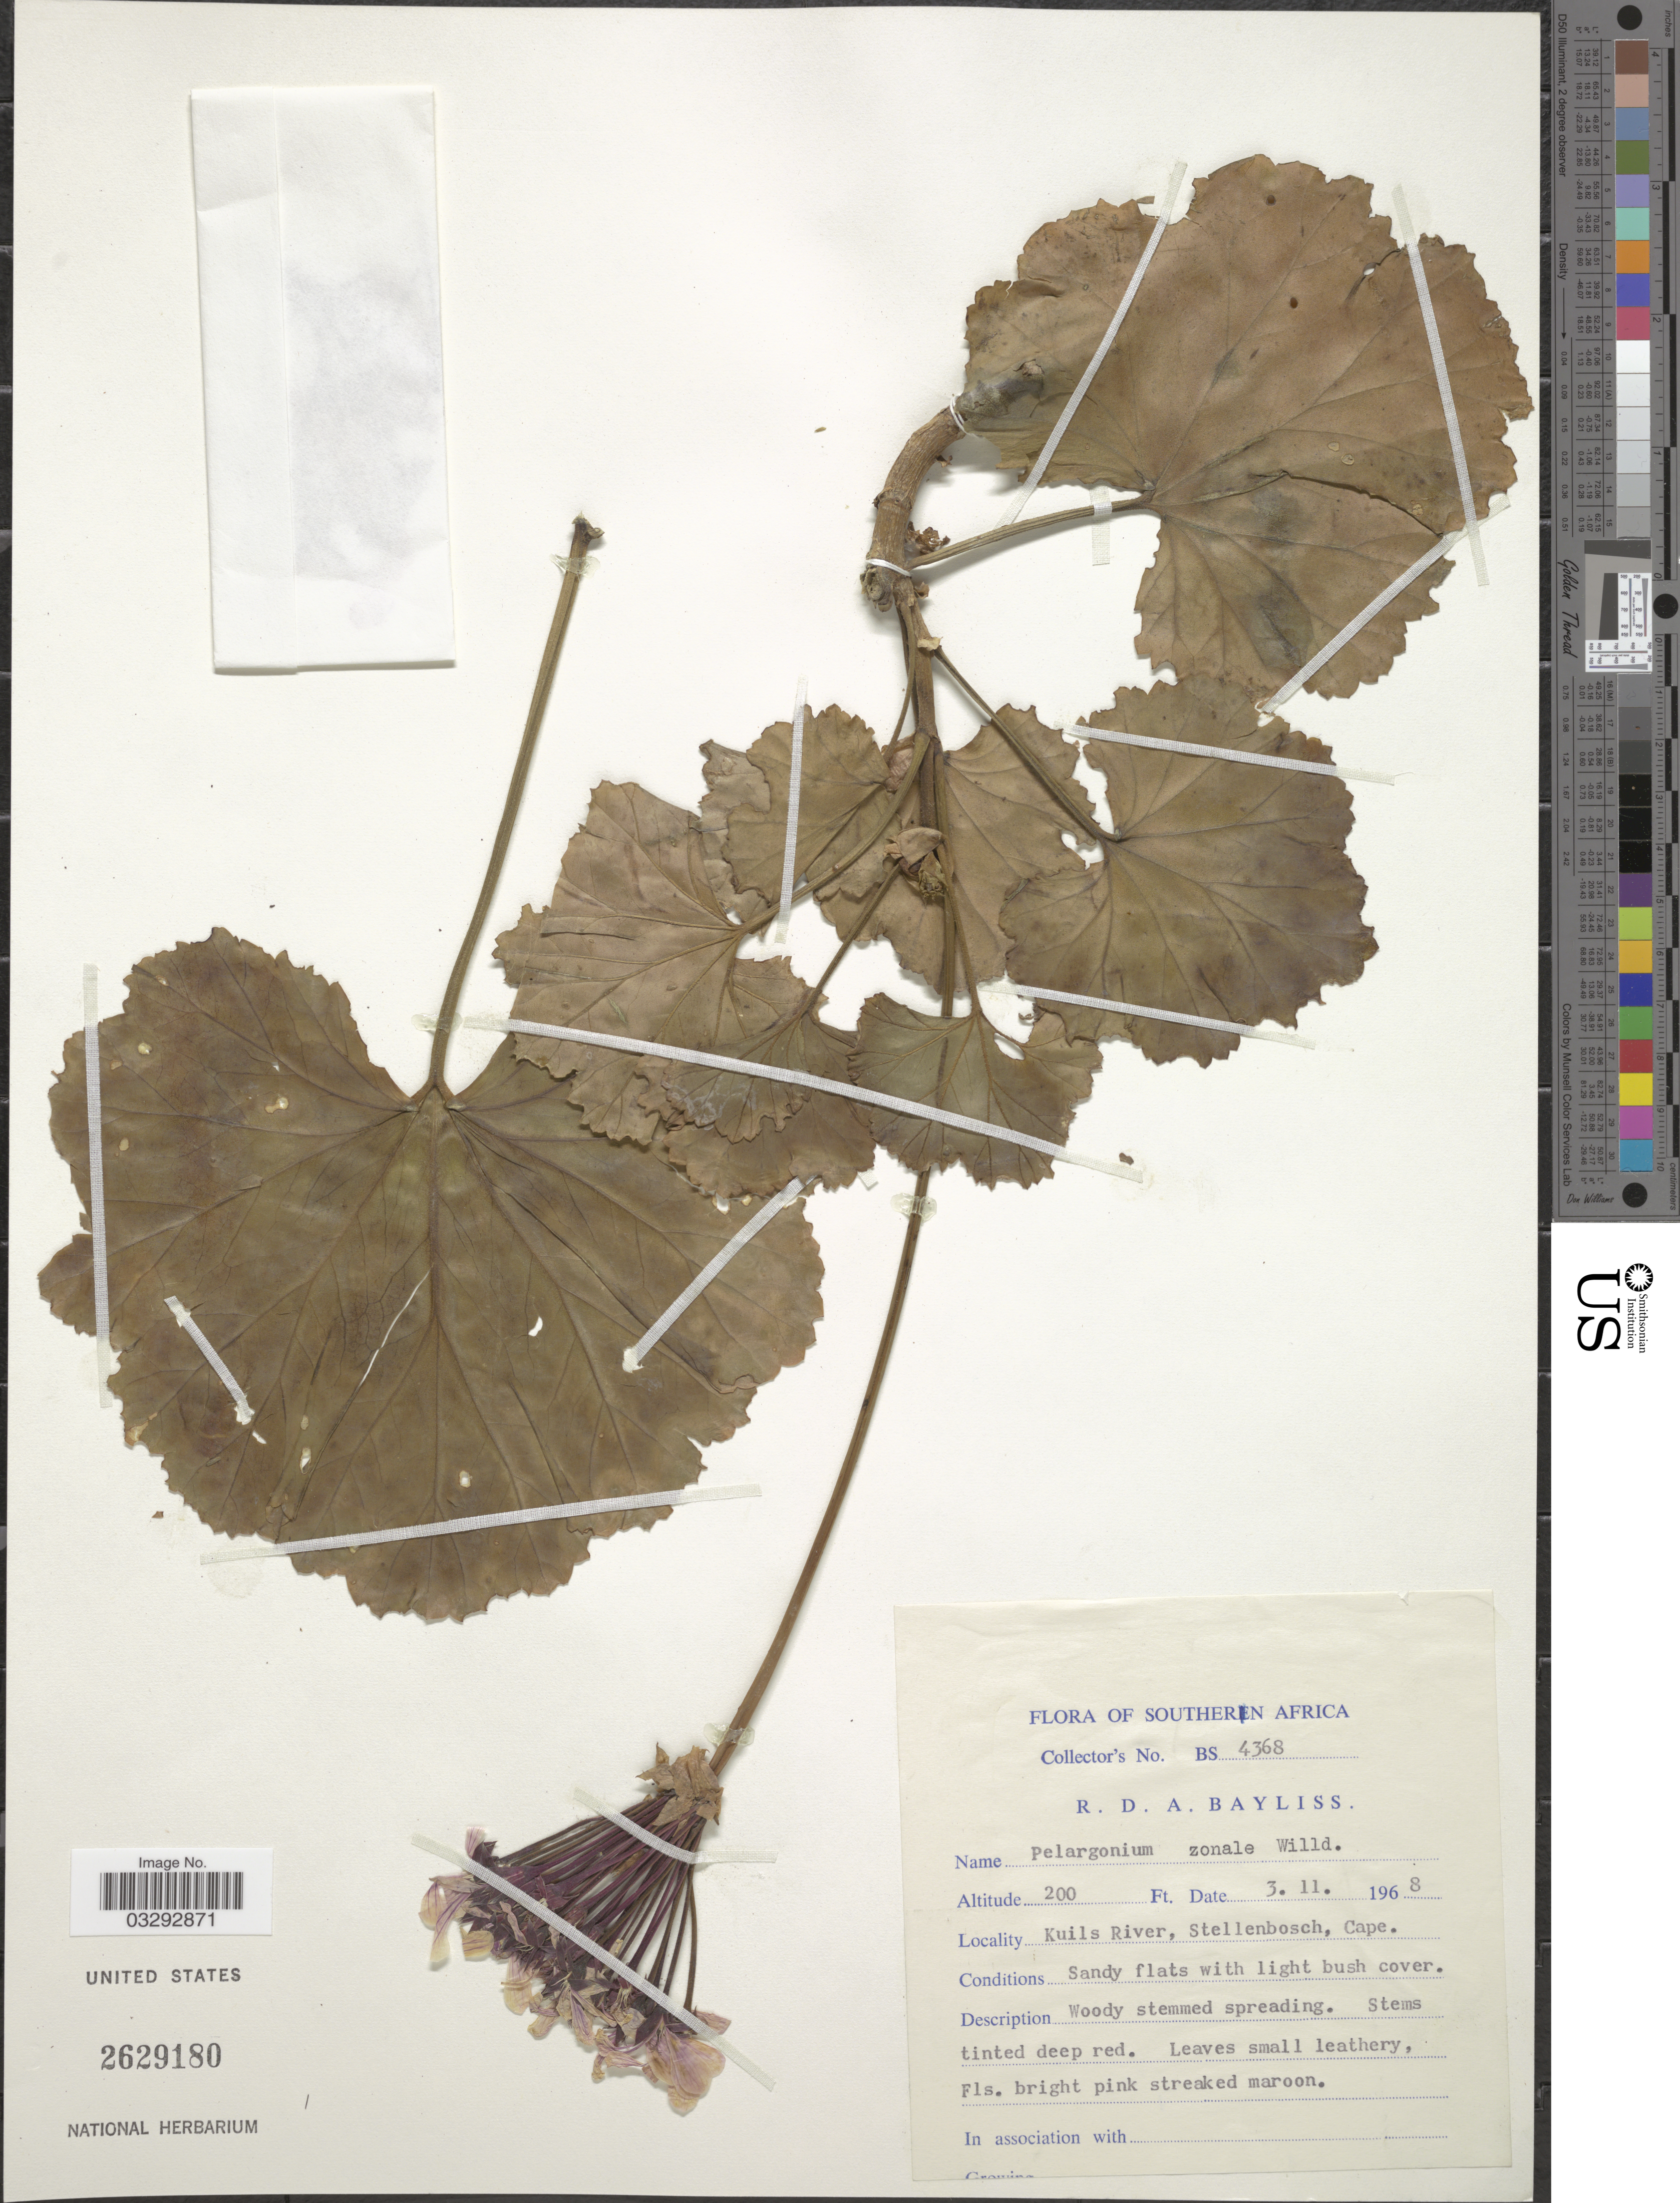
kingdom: Plantae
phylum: Tracheophyta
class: Magnoliopsida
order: Geraniales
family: Geraniaceae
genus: Pelargonium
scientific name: Pelargonium zonale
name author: (L.) L'Hér.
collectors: R. Bayliss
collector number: BS4368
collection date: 1968-11-03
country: South Africa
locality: Southern Africa, Kuils River, Stellenbosch, Cape.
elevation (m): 61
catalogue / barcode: US 2629180